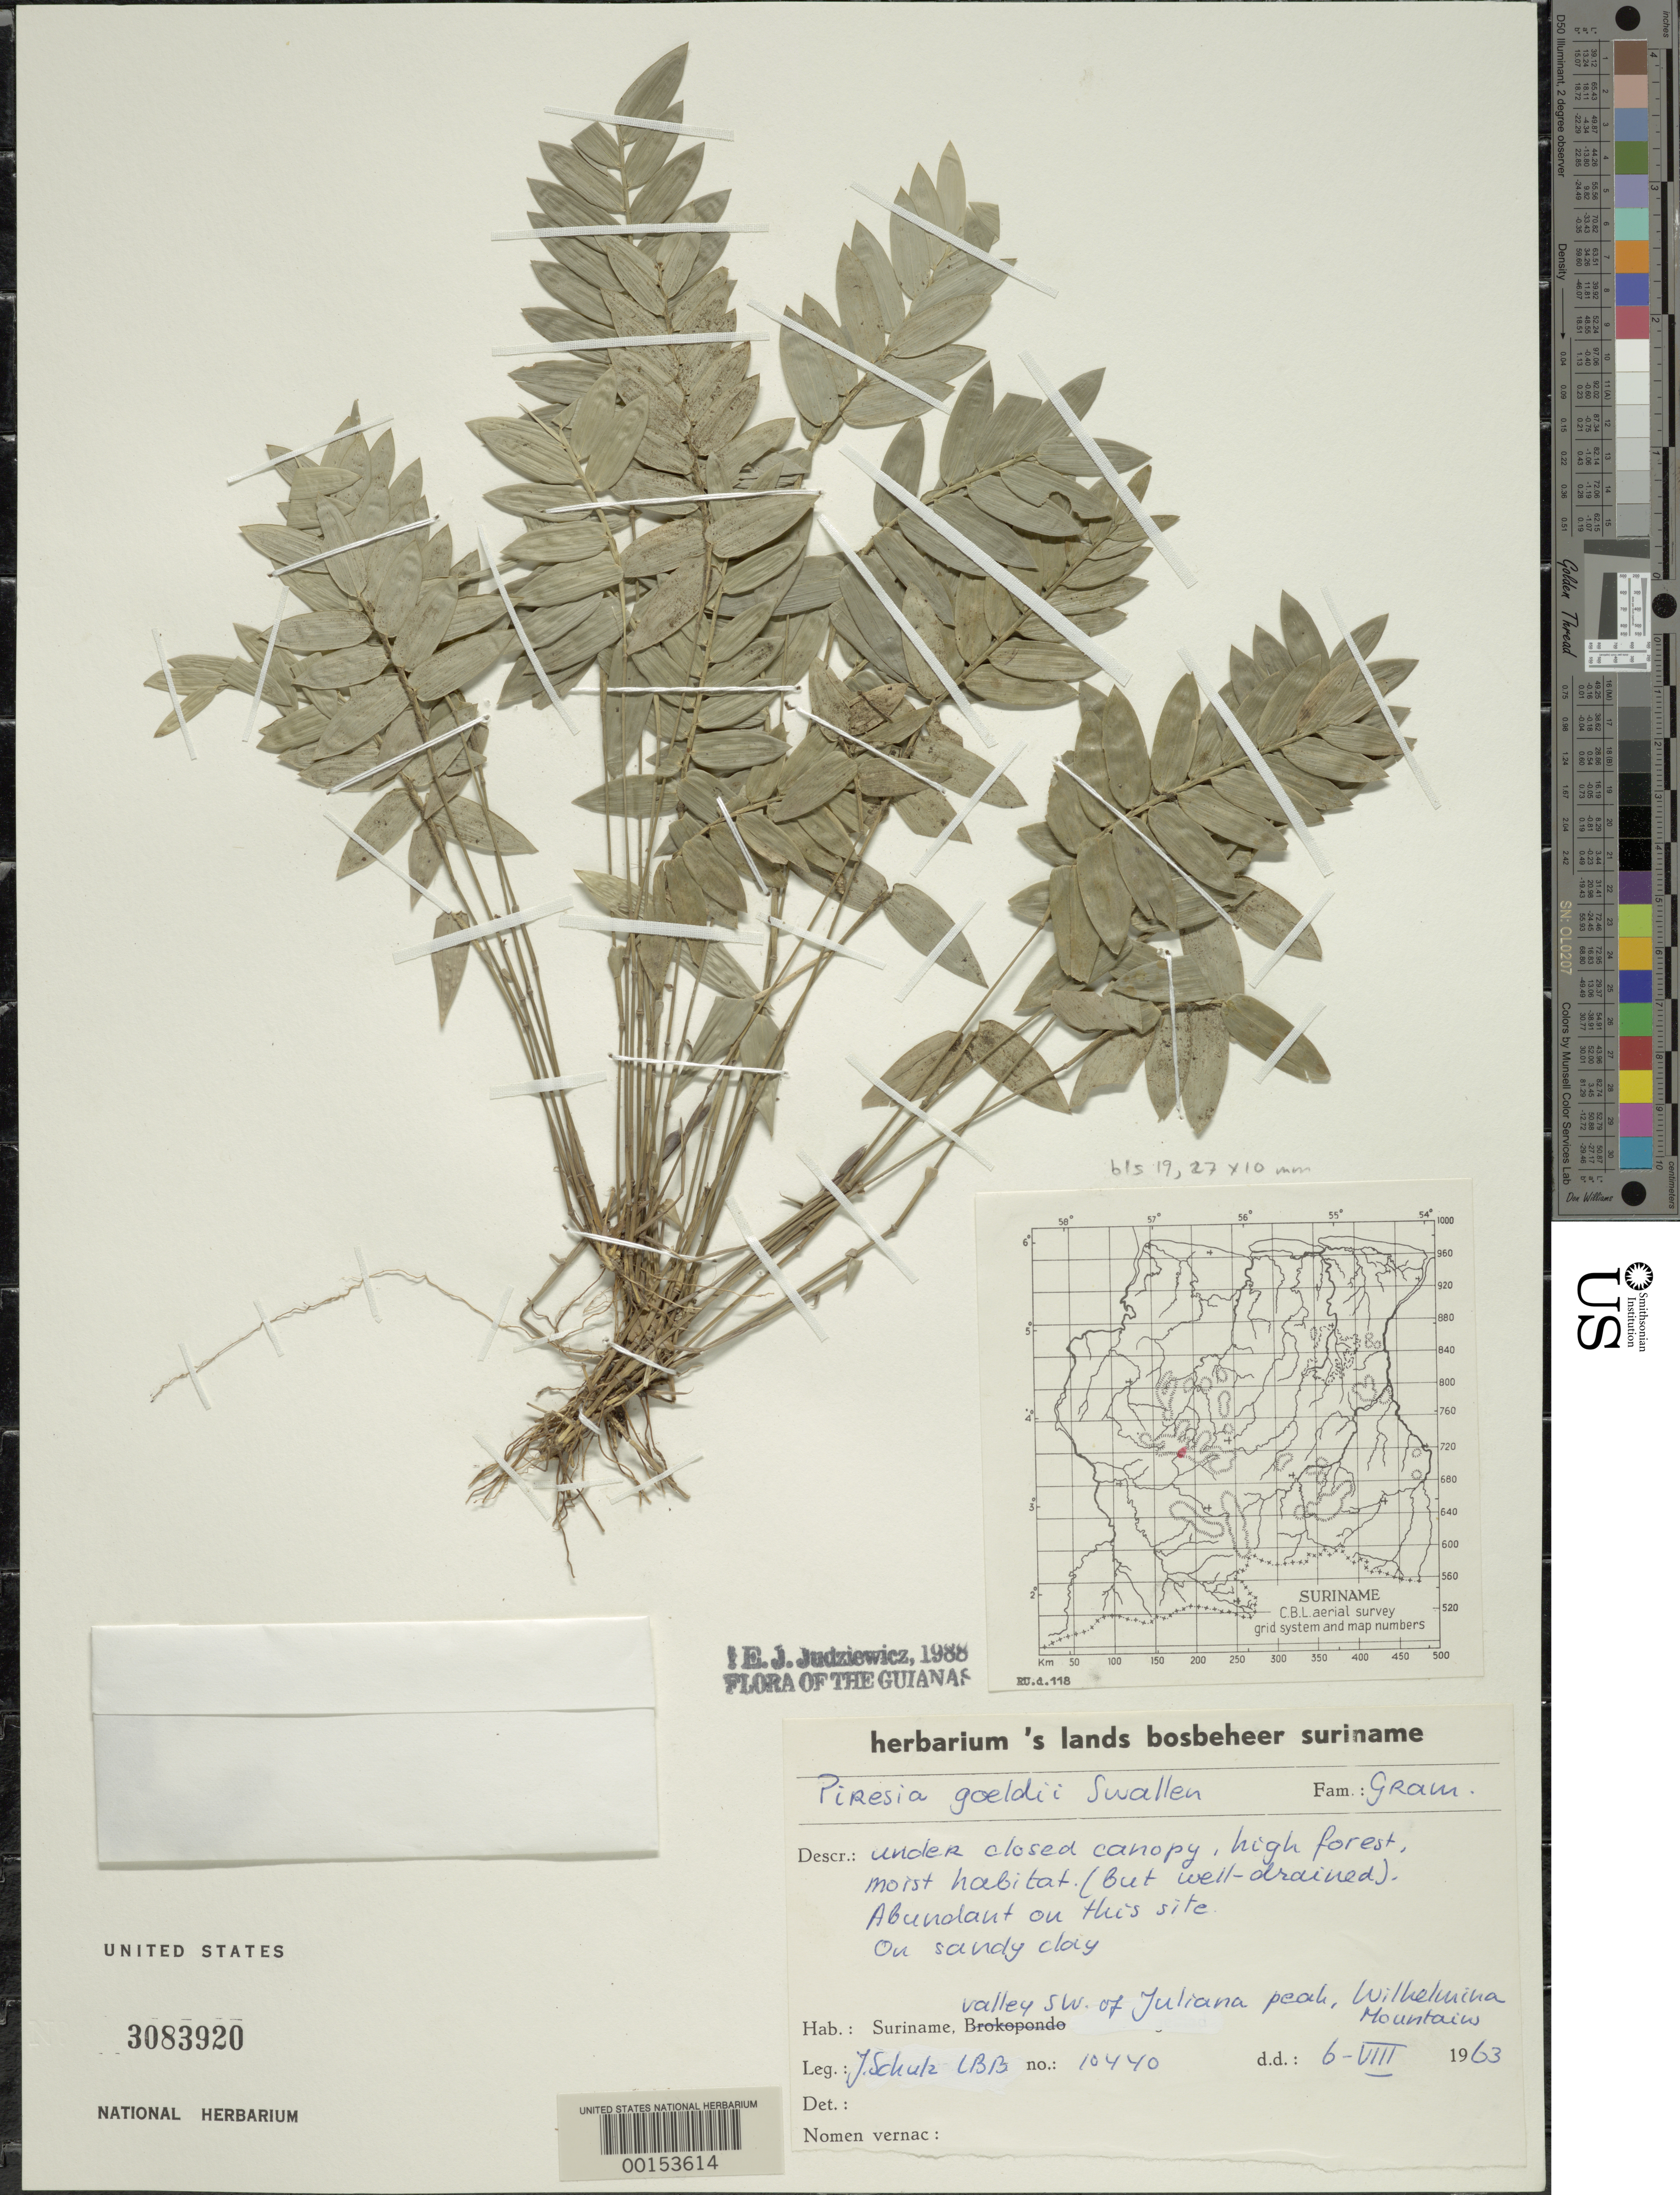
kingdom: Plantae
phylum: Tracheophyta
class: Liliopsida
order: Poales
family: Poaceae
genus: Piresia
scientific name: Piresia goeldii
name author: Swallen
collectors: J. Schulz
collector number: Lbb 10440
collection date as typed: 06 Aug 1983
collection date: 1983-08-06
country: Suriname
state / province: Sipaliwini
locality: Valley sw of juliana peak, willelmiha mountain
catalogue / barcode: US 3083920